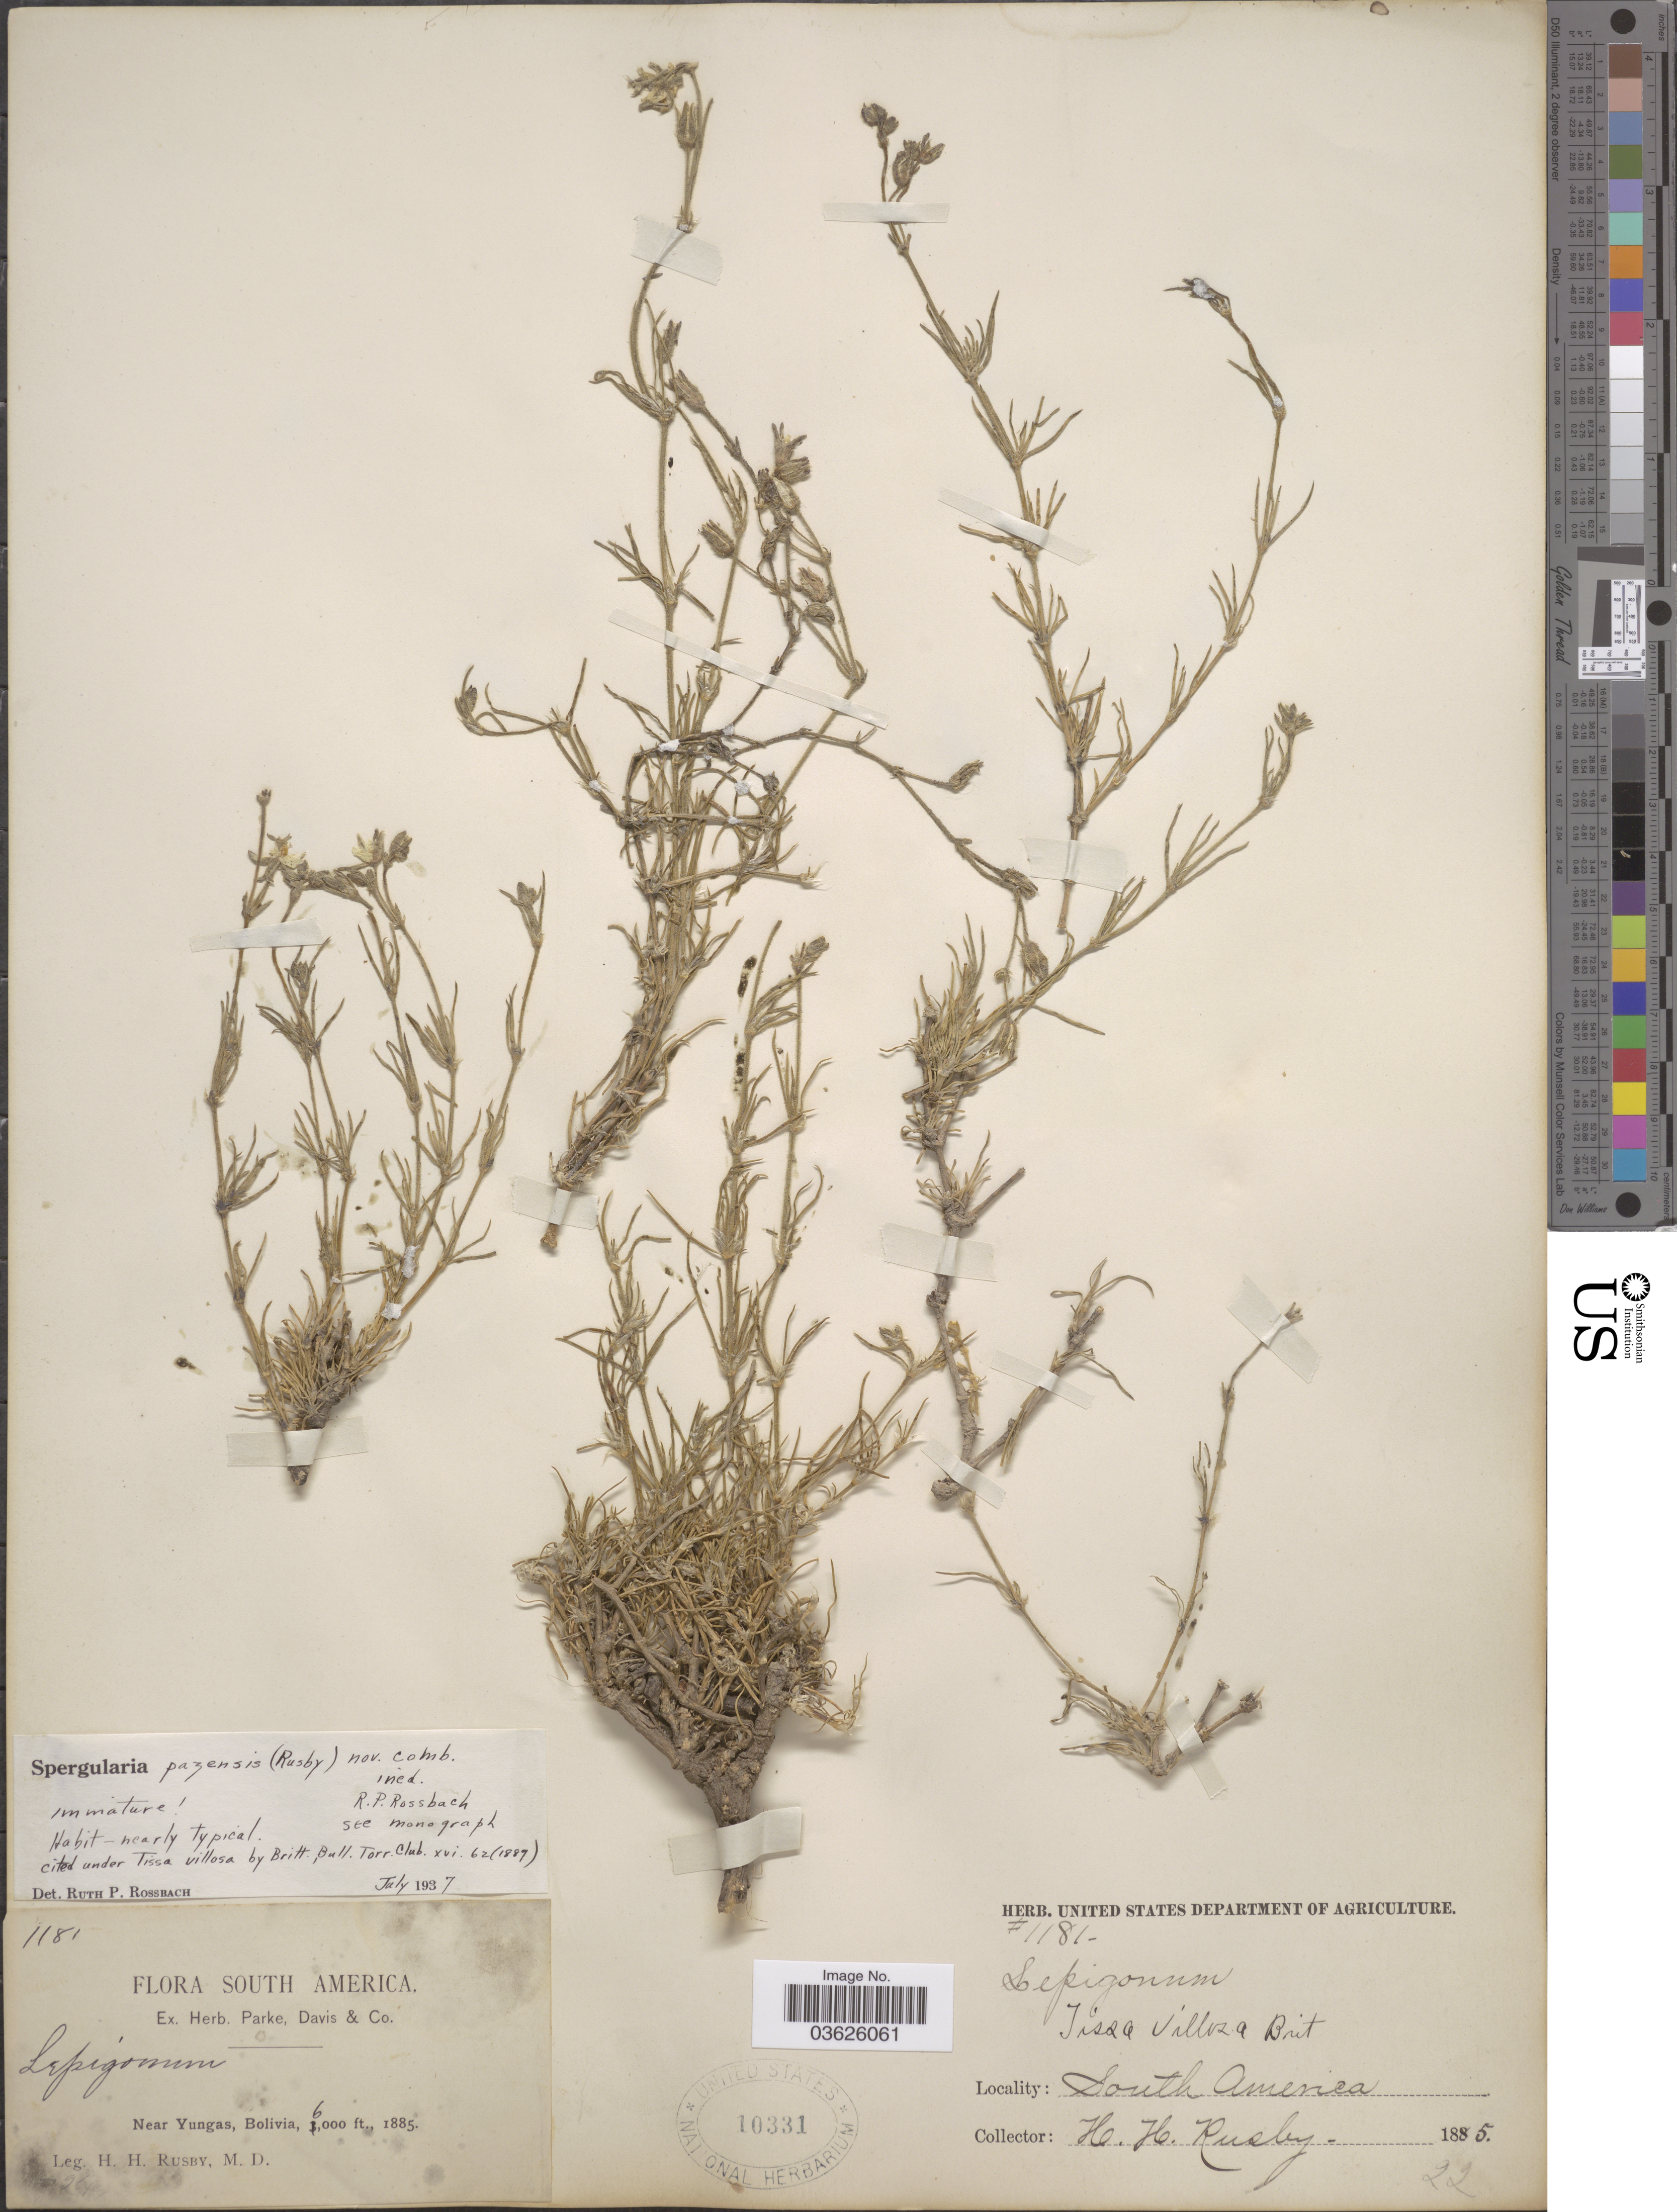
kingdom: Plantae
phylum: Tracheophyta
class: Magnoliopsida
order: Caryophyllales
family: Caryophyllaceae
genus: Spergularia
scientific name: Spergularia pazensis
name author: (Rusby) R. Rossbach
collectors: H. H. Rusby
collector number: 1181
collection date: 1885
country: Bolivia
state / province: La Paz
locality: Near Yungas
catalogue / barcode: US 10331